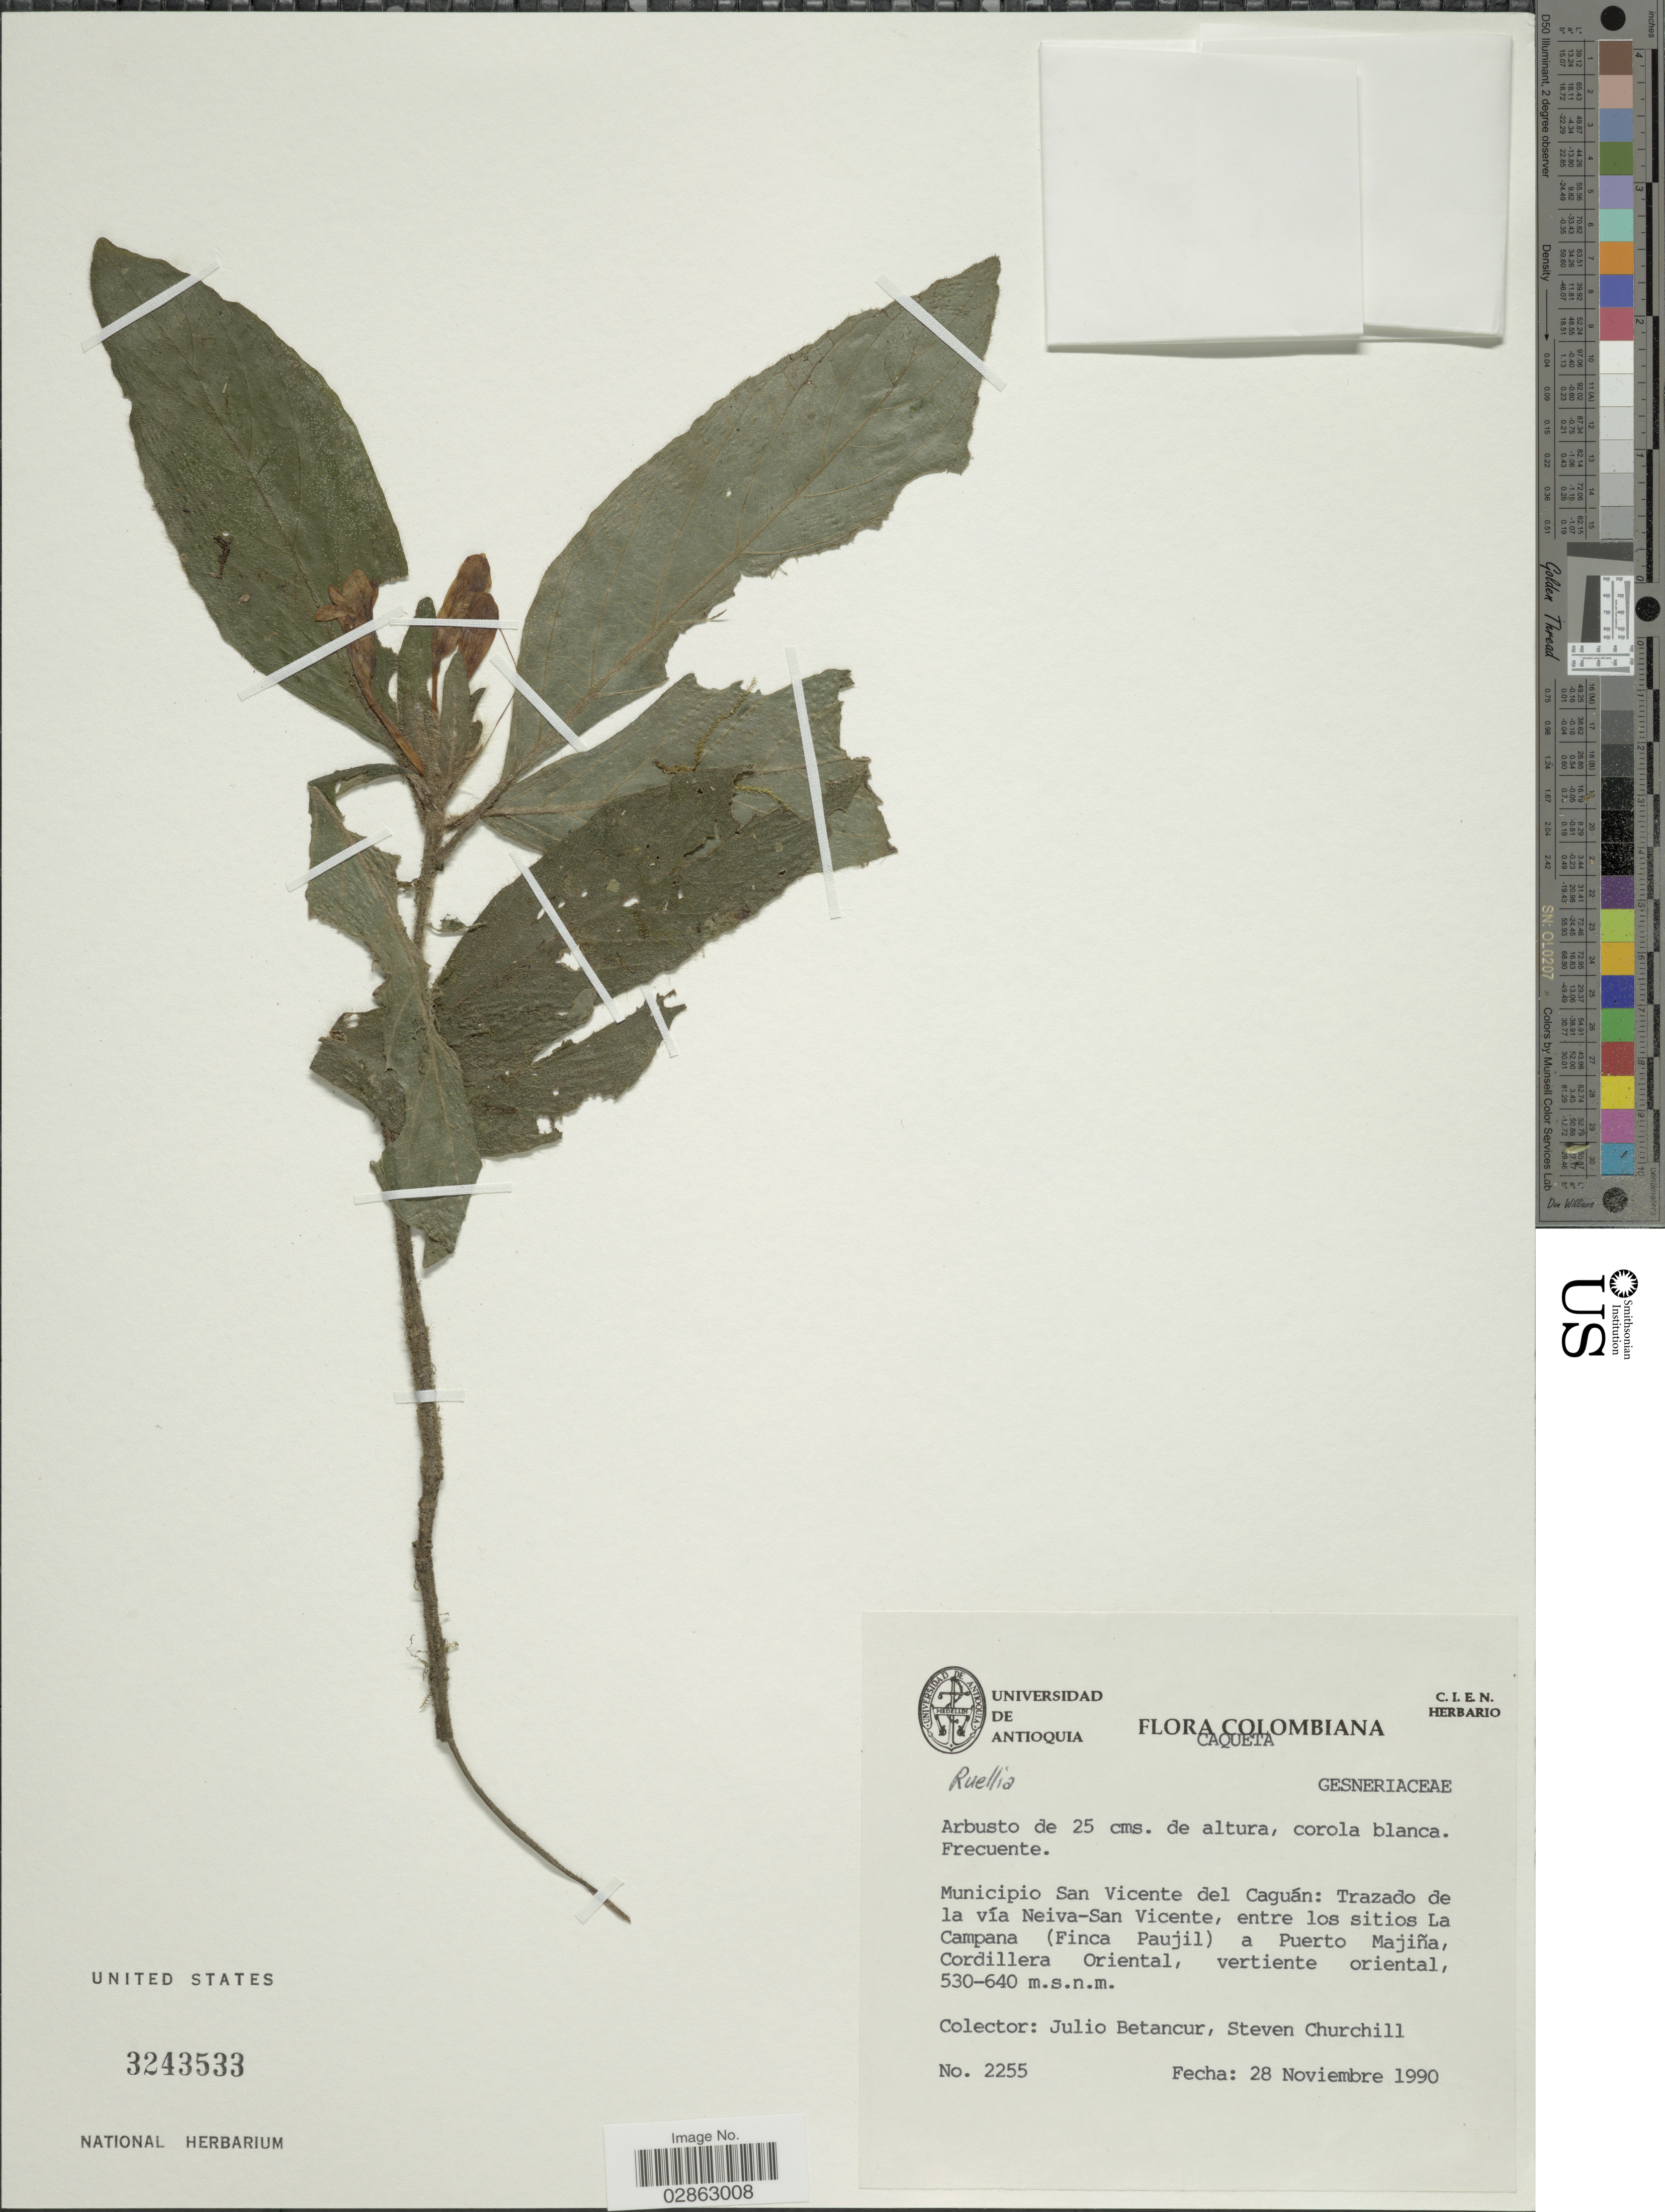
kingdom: Plantae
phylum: Tracheophyta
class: Magnoliopsida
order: Lamiales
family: Acanthaceae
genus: Ruellia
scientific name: Ruellia sp.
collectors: J. Betancur & S. Churchill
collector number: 2255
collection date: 1990-11-28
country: Colombia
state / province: Caquetá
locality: Municipio San Vicente del Caguán: Trazado de la vía Neiva-San Vicente, entre los sitios La Campana (Finca Paujil) a Puerto Majiña, Cordillera Oriental, vertiente oriental.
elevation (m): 530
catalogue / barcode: US 3243533